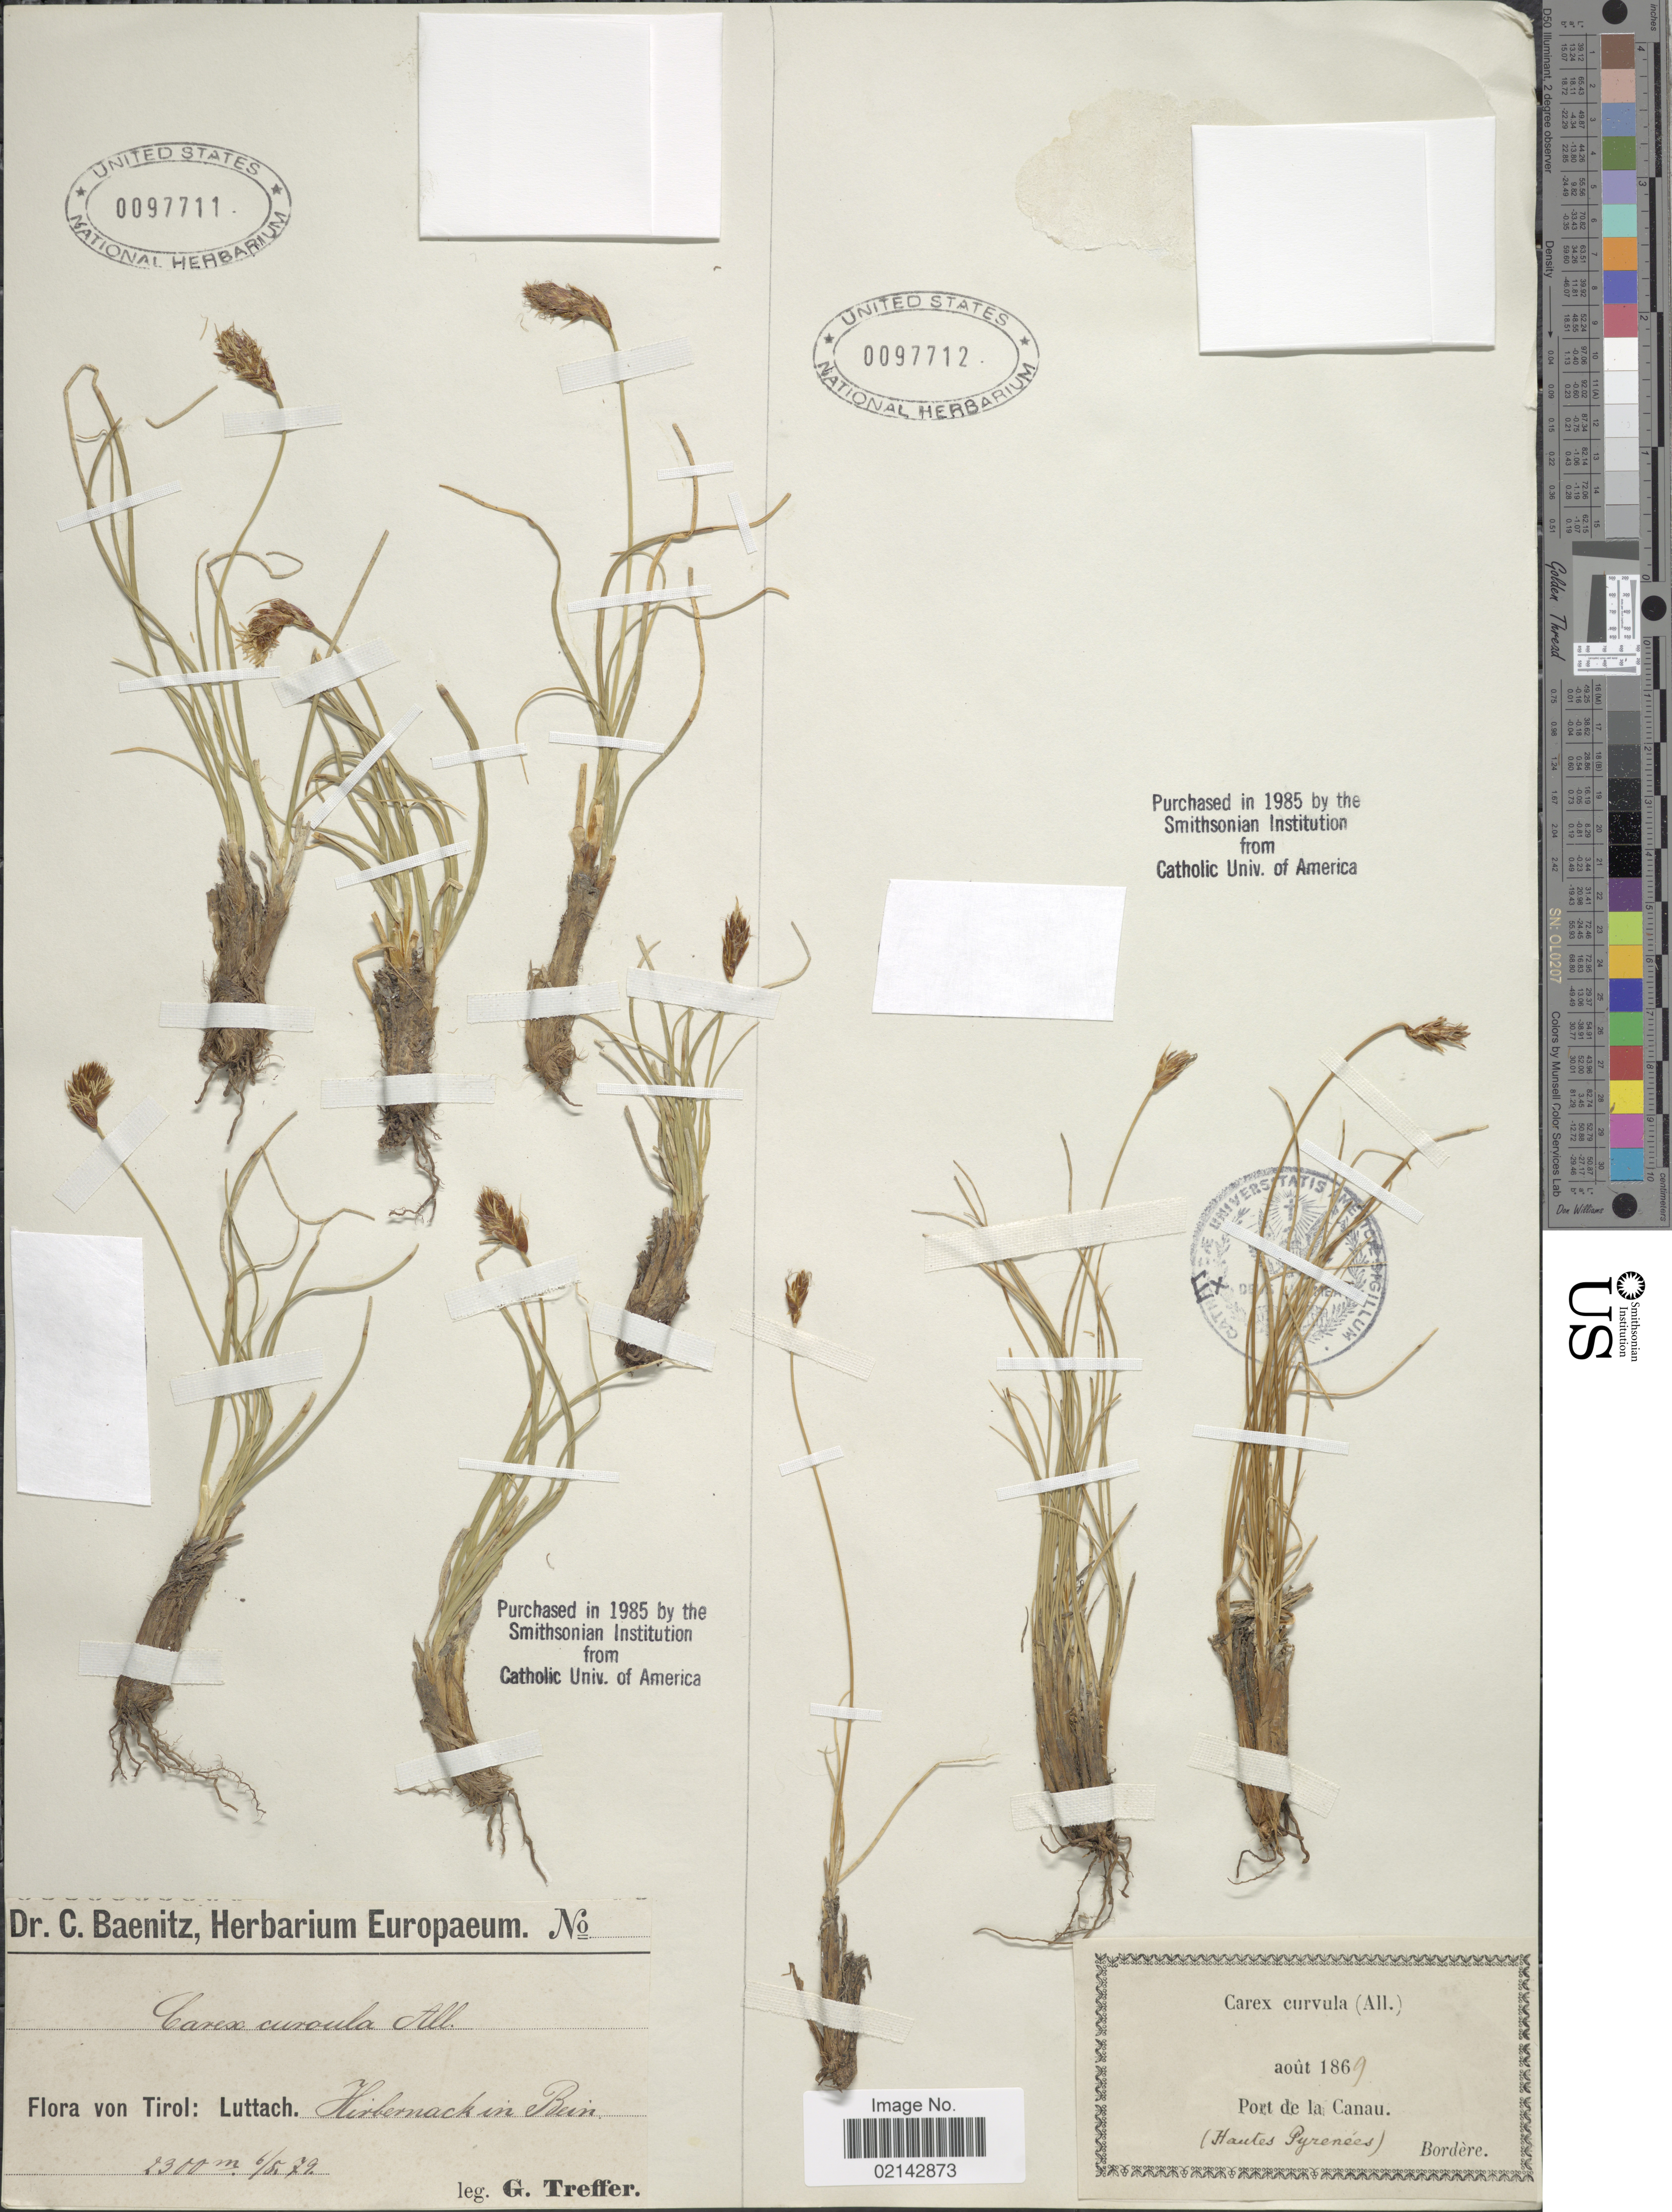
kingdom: Plantae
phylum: Tracheophyta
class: Liliopsida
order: Poales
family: Cyperaceae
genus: Carex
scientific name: Carex curvula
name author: All.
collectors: G. Treffer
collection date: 1879-08-06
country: Austria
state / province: Tirol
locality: Luttach, Hirbernack [interpreted] in Rein.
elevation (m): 2300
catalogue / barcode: US 97711